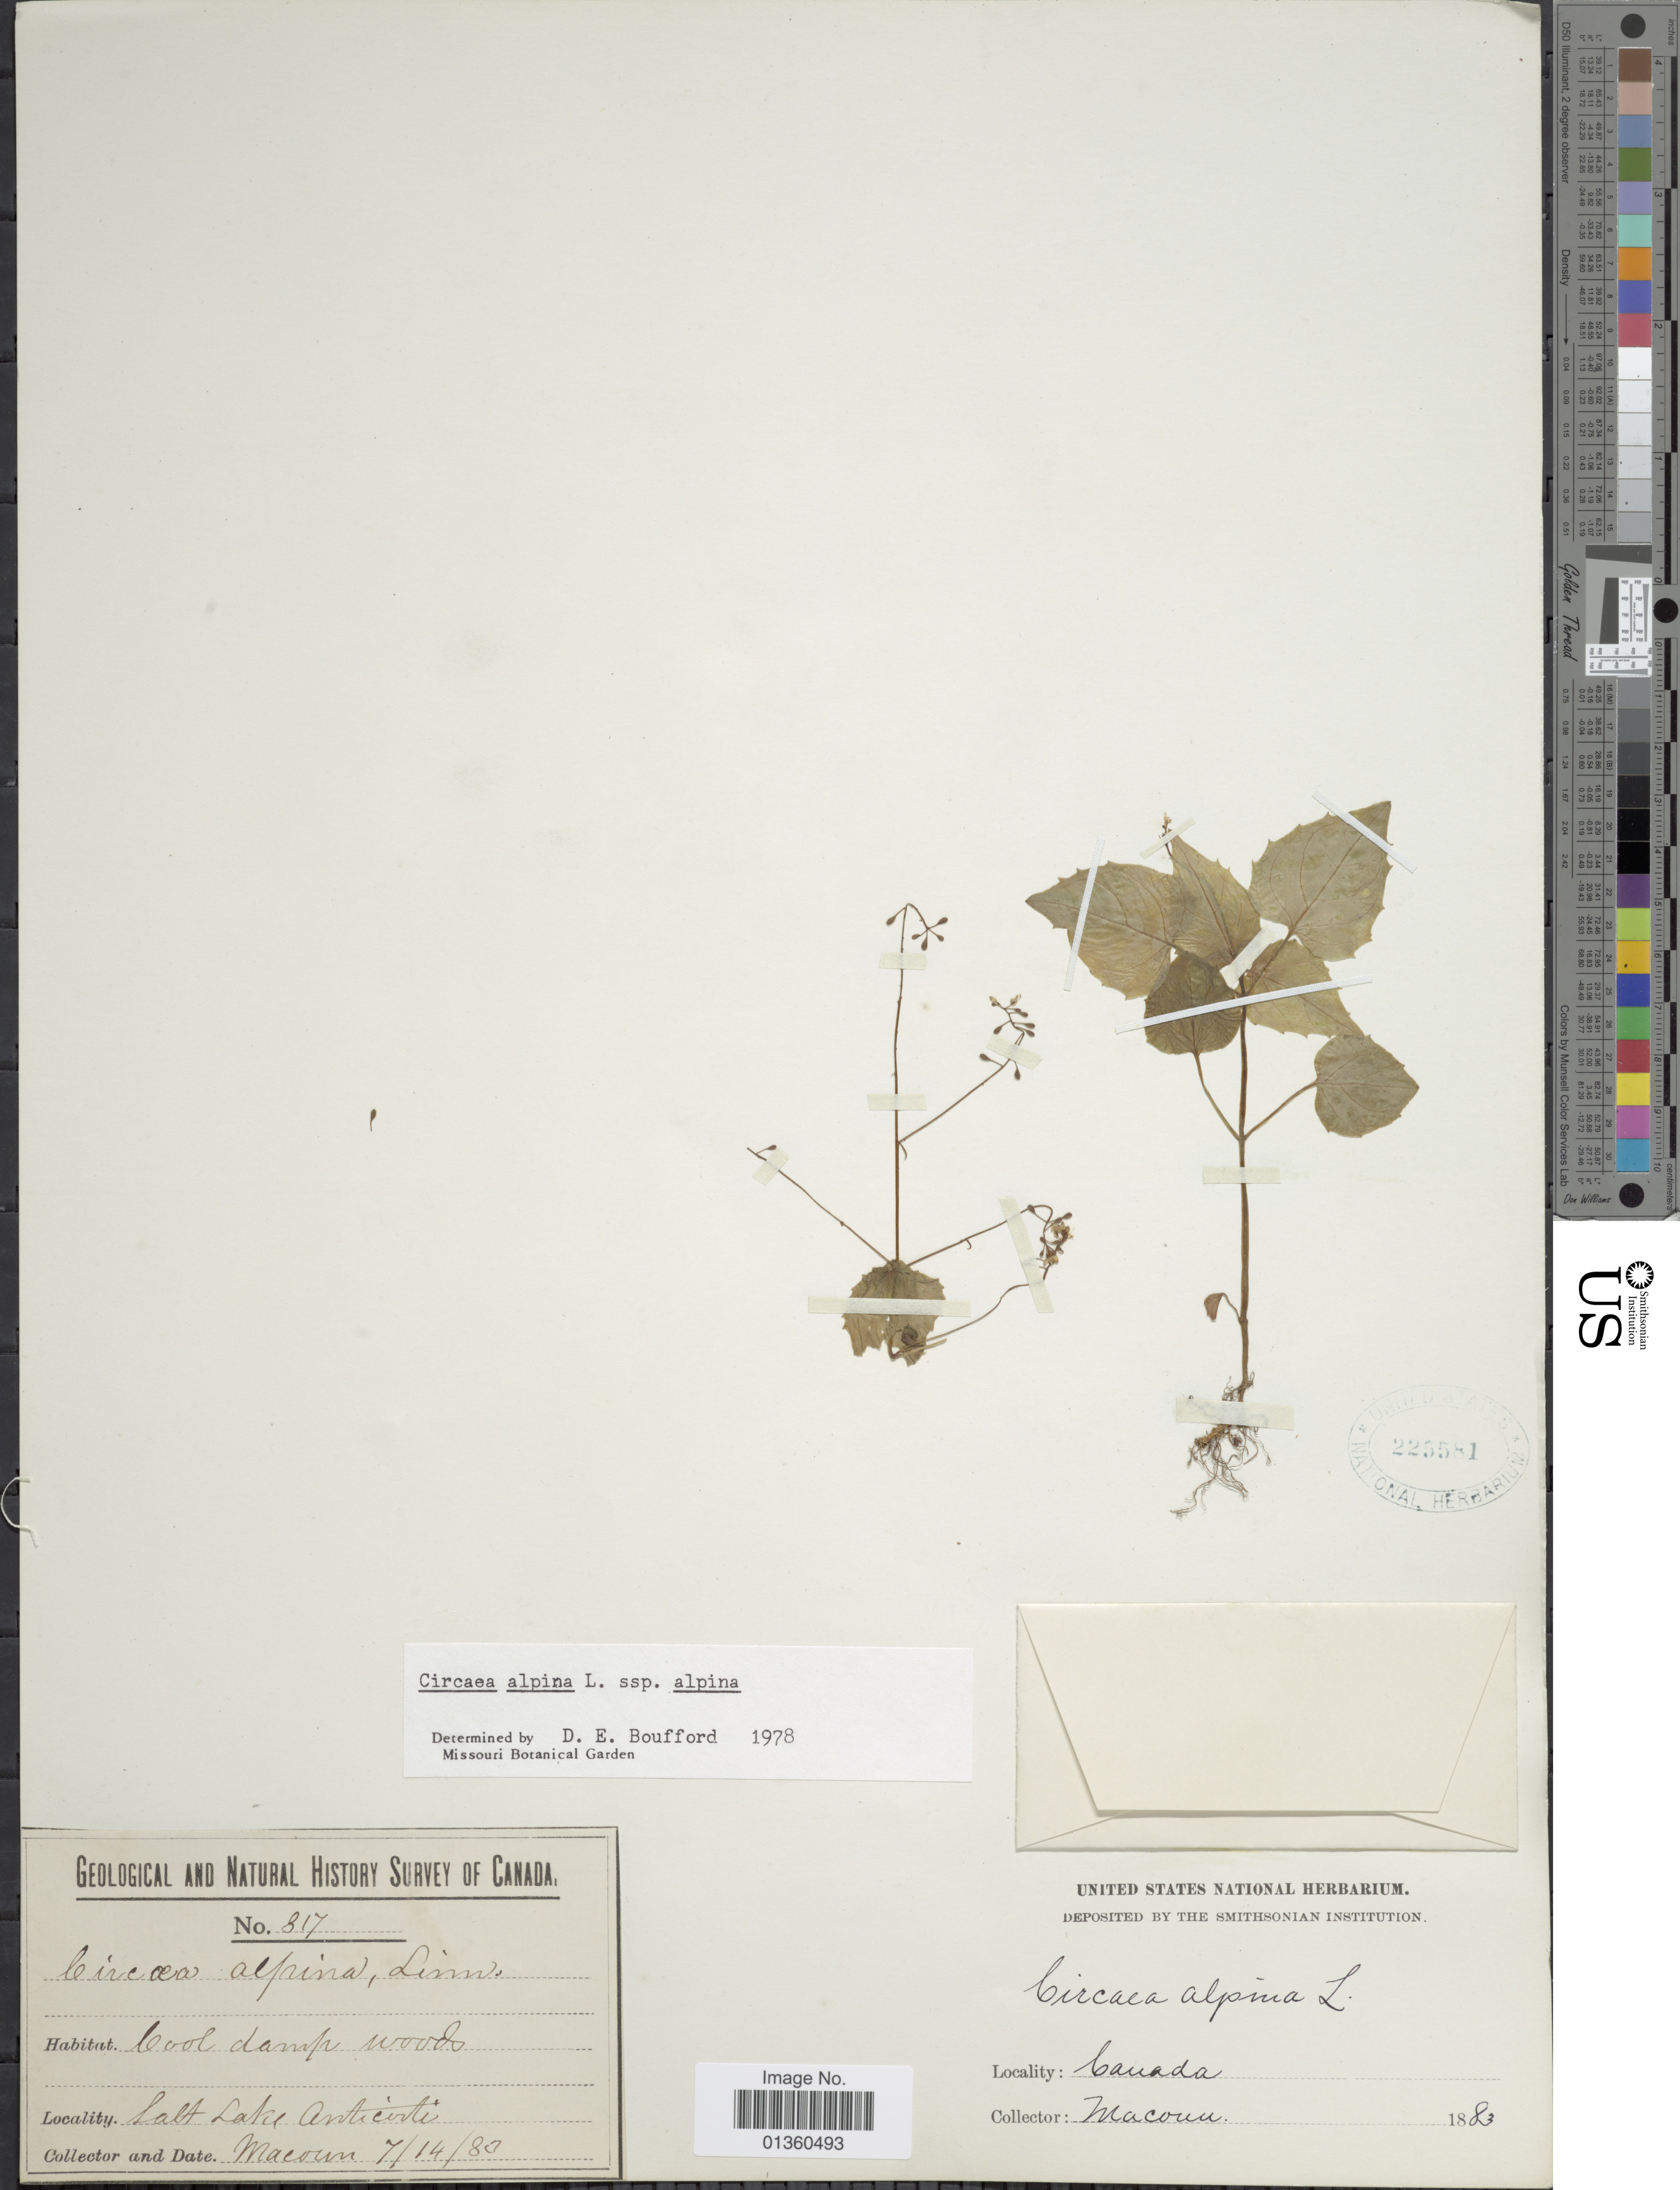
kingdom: Plantae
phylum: Tracheophyta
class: Magnoliopsida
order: Myrtales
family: Onagraceae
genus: Circaea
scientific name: Circaea alpina subsp. alpina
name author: L.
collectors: -- Macoun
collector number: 817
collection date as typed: Transcribed d/m/y: 14/7/80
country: Canada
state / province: Quebec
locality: Salt Lake Anticosti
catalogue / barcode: US 225581